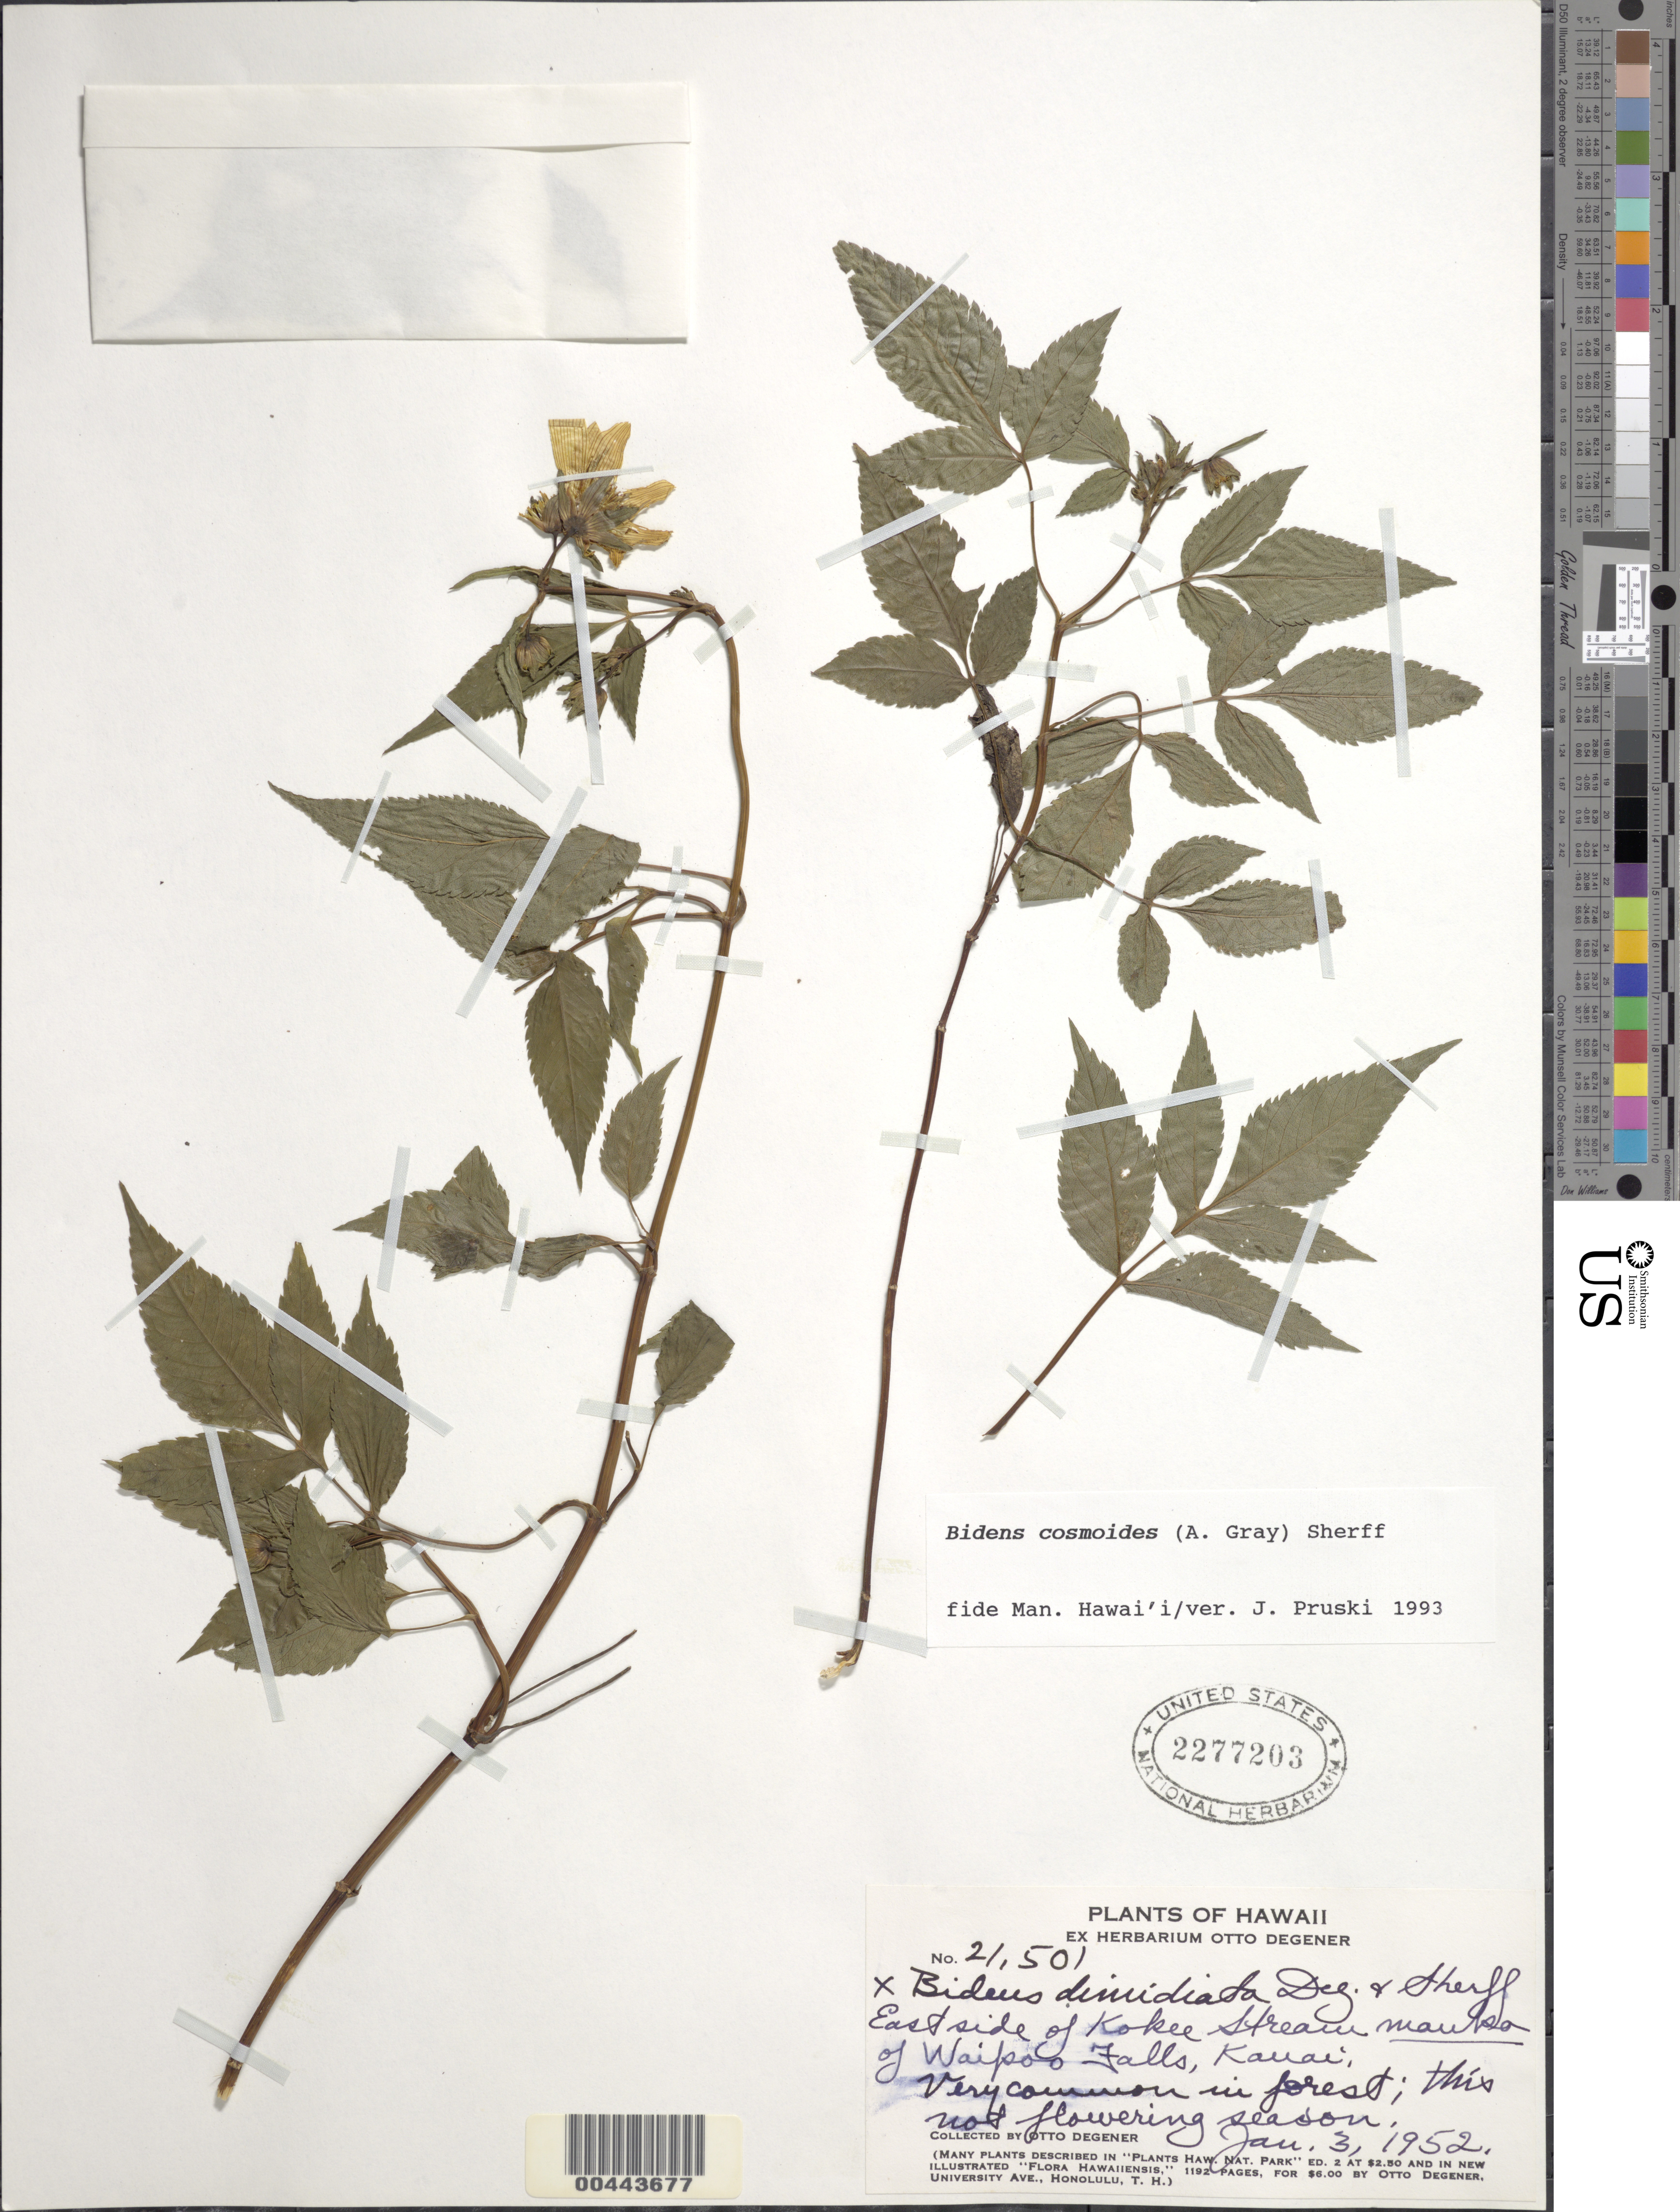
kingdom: Plantae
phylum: Tracheophyta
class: Magnoliopsida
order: Asterales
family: Asteraceae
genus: Bidens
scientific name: Bidens cosmoides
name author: (A. Gray) Sherff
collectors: O. Degener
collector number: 21501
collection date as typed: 3 Jan 1952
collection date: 1952-01-03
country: United States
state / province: Hawaii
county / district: Kauai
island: Kaua'i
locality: E side of Kokee Stream mauka of Waipoo Falls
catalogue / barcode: US 2277203